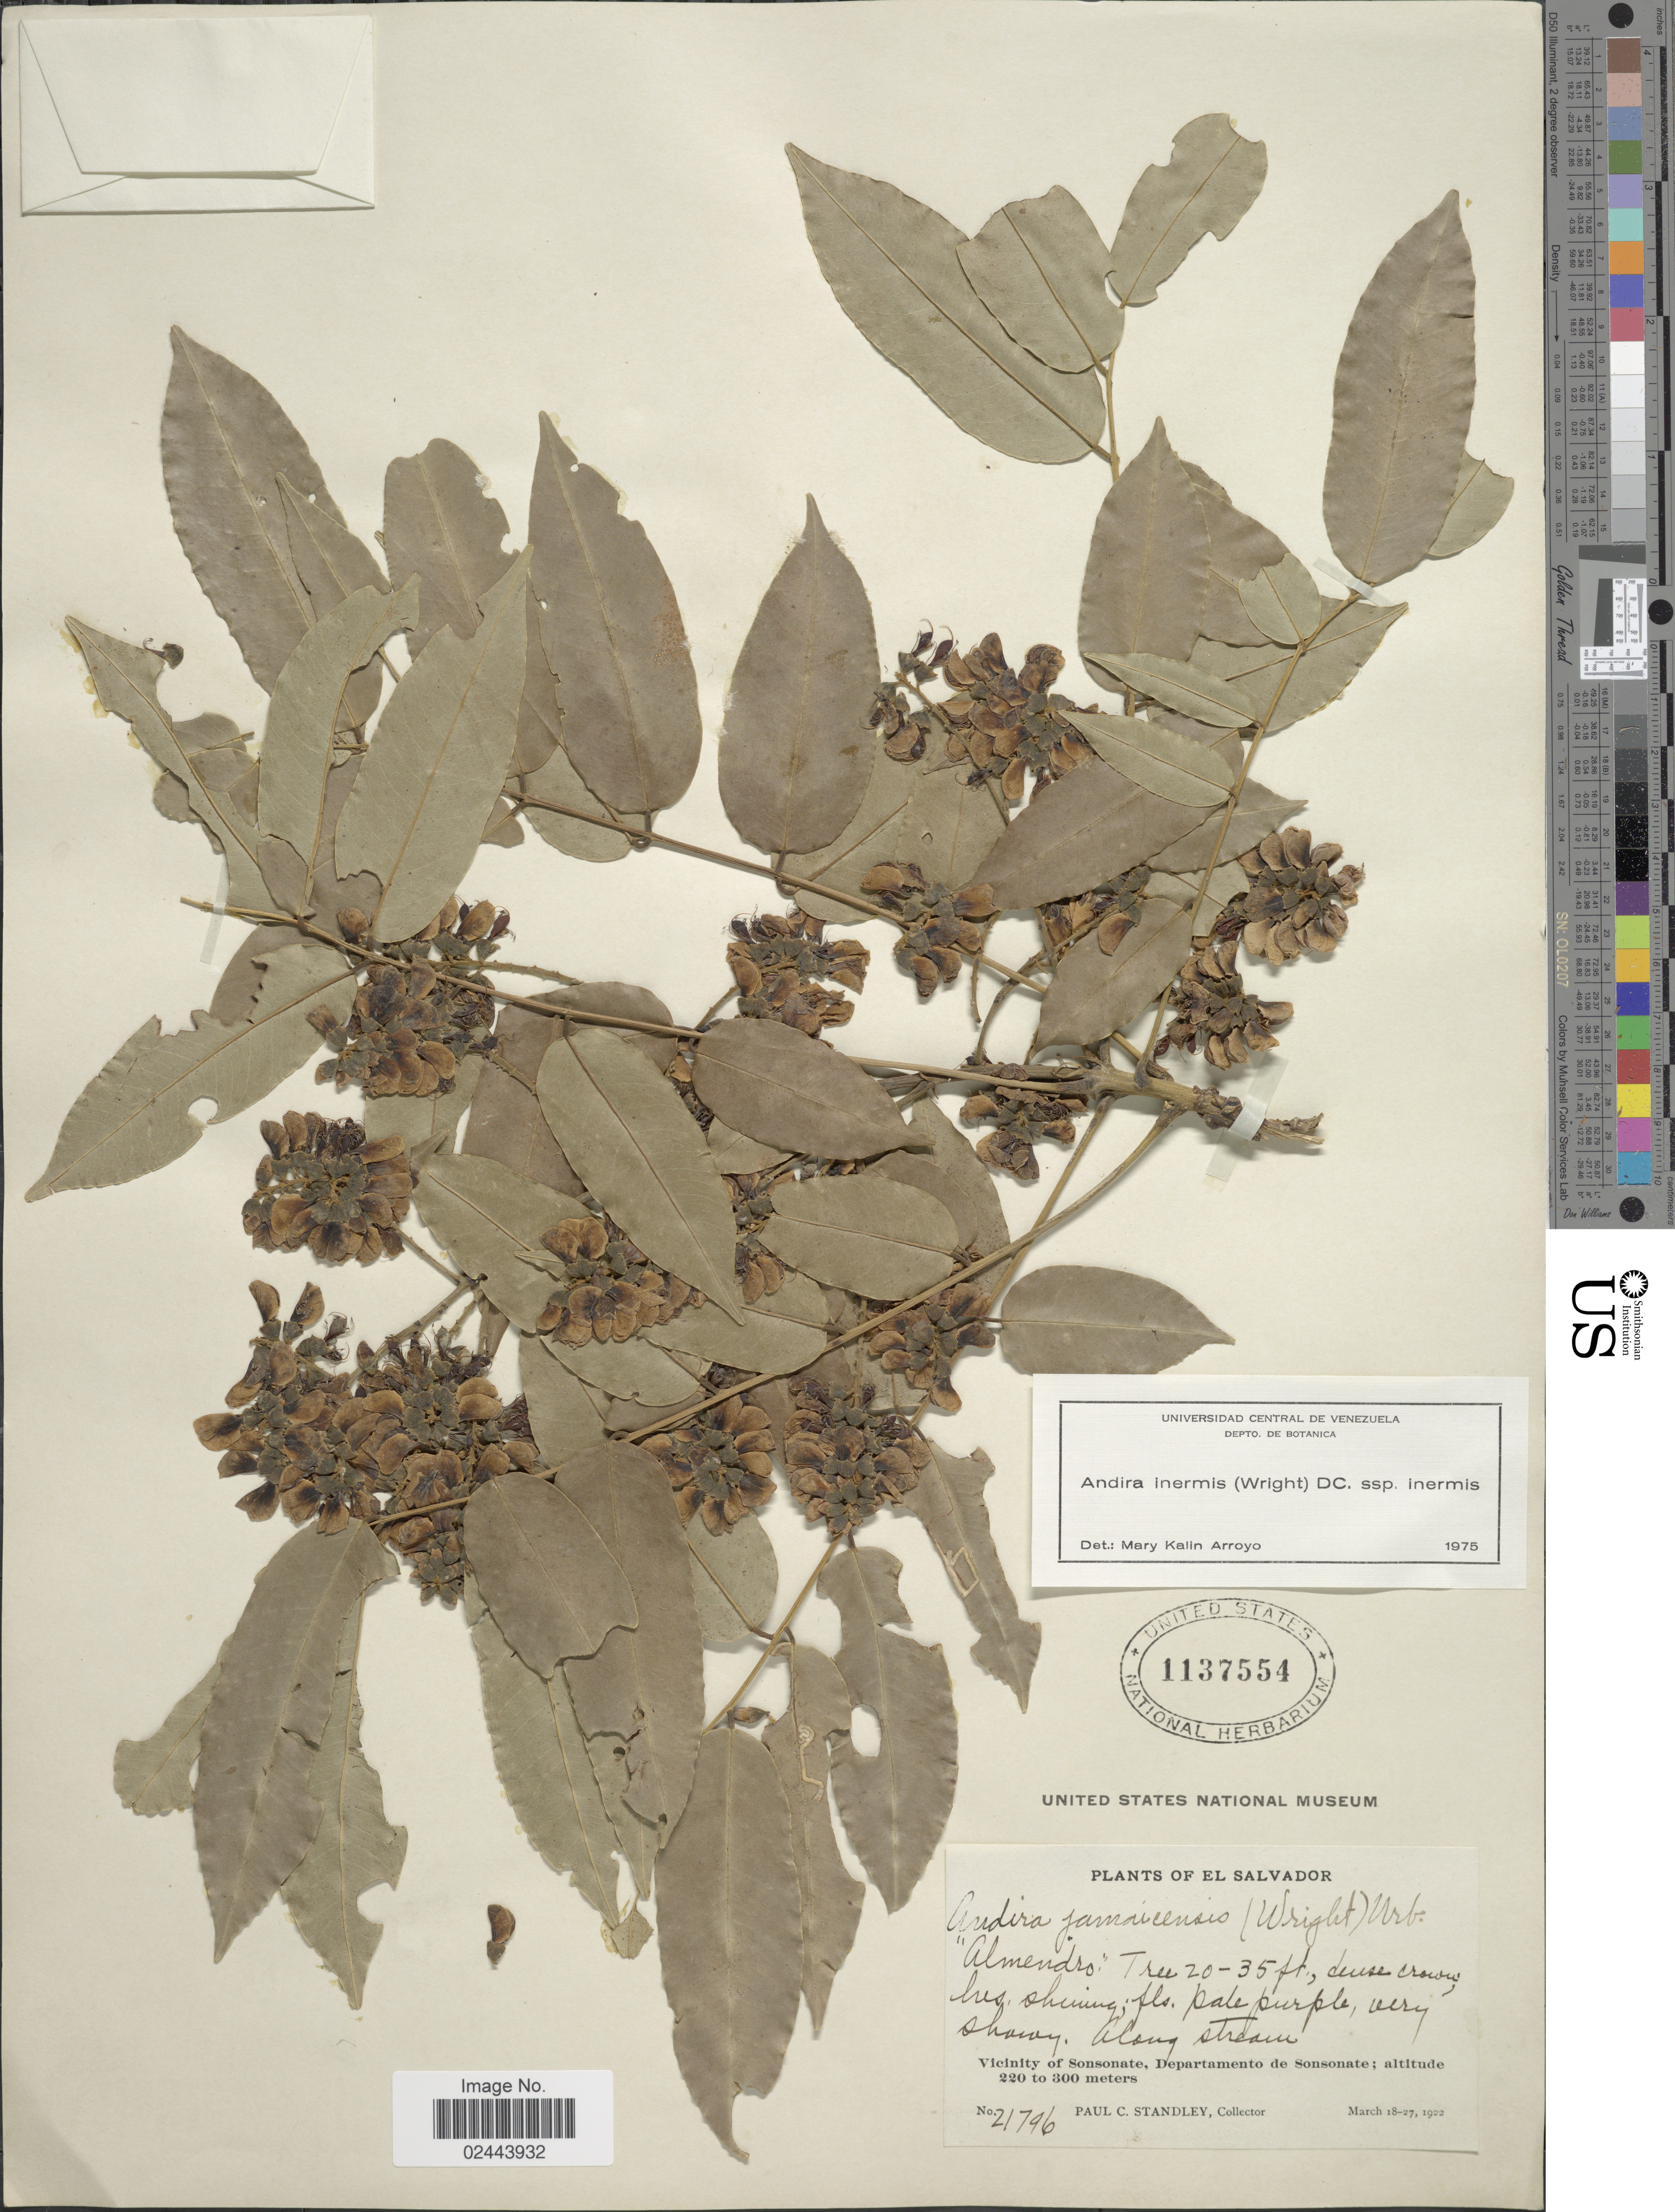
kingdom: Plantae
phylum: Tracheophyta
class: Magnoliopsida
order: Fabales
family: Fabaceae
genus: Andira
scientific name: Andira inermis subsp. inermis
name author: (W. Wright) Kunth ex DC.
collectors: P. C. Standley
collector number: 21796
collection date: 1922-03-18/1922-03-27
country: El Salvador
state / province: Sonsonate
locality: Along stream, Vicinity of Sonsonate, Departamento de Sonsonate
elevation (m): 220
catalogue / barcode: US 1137554